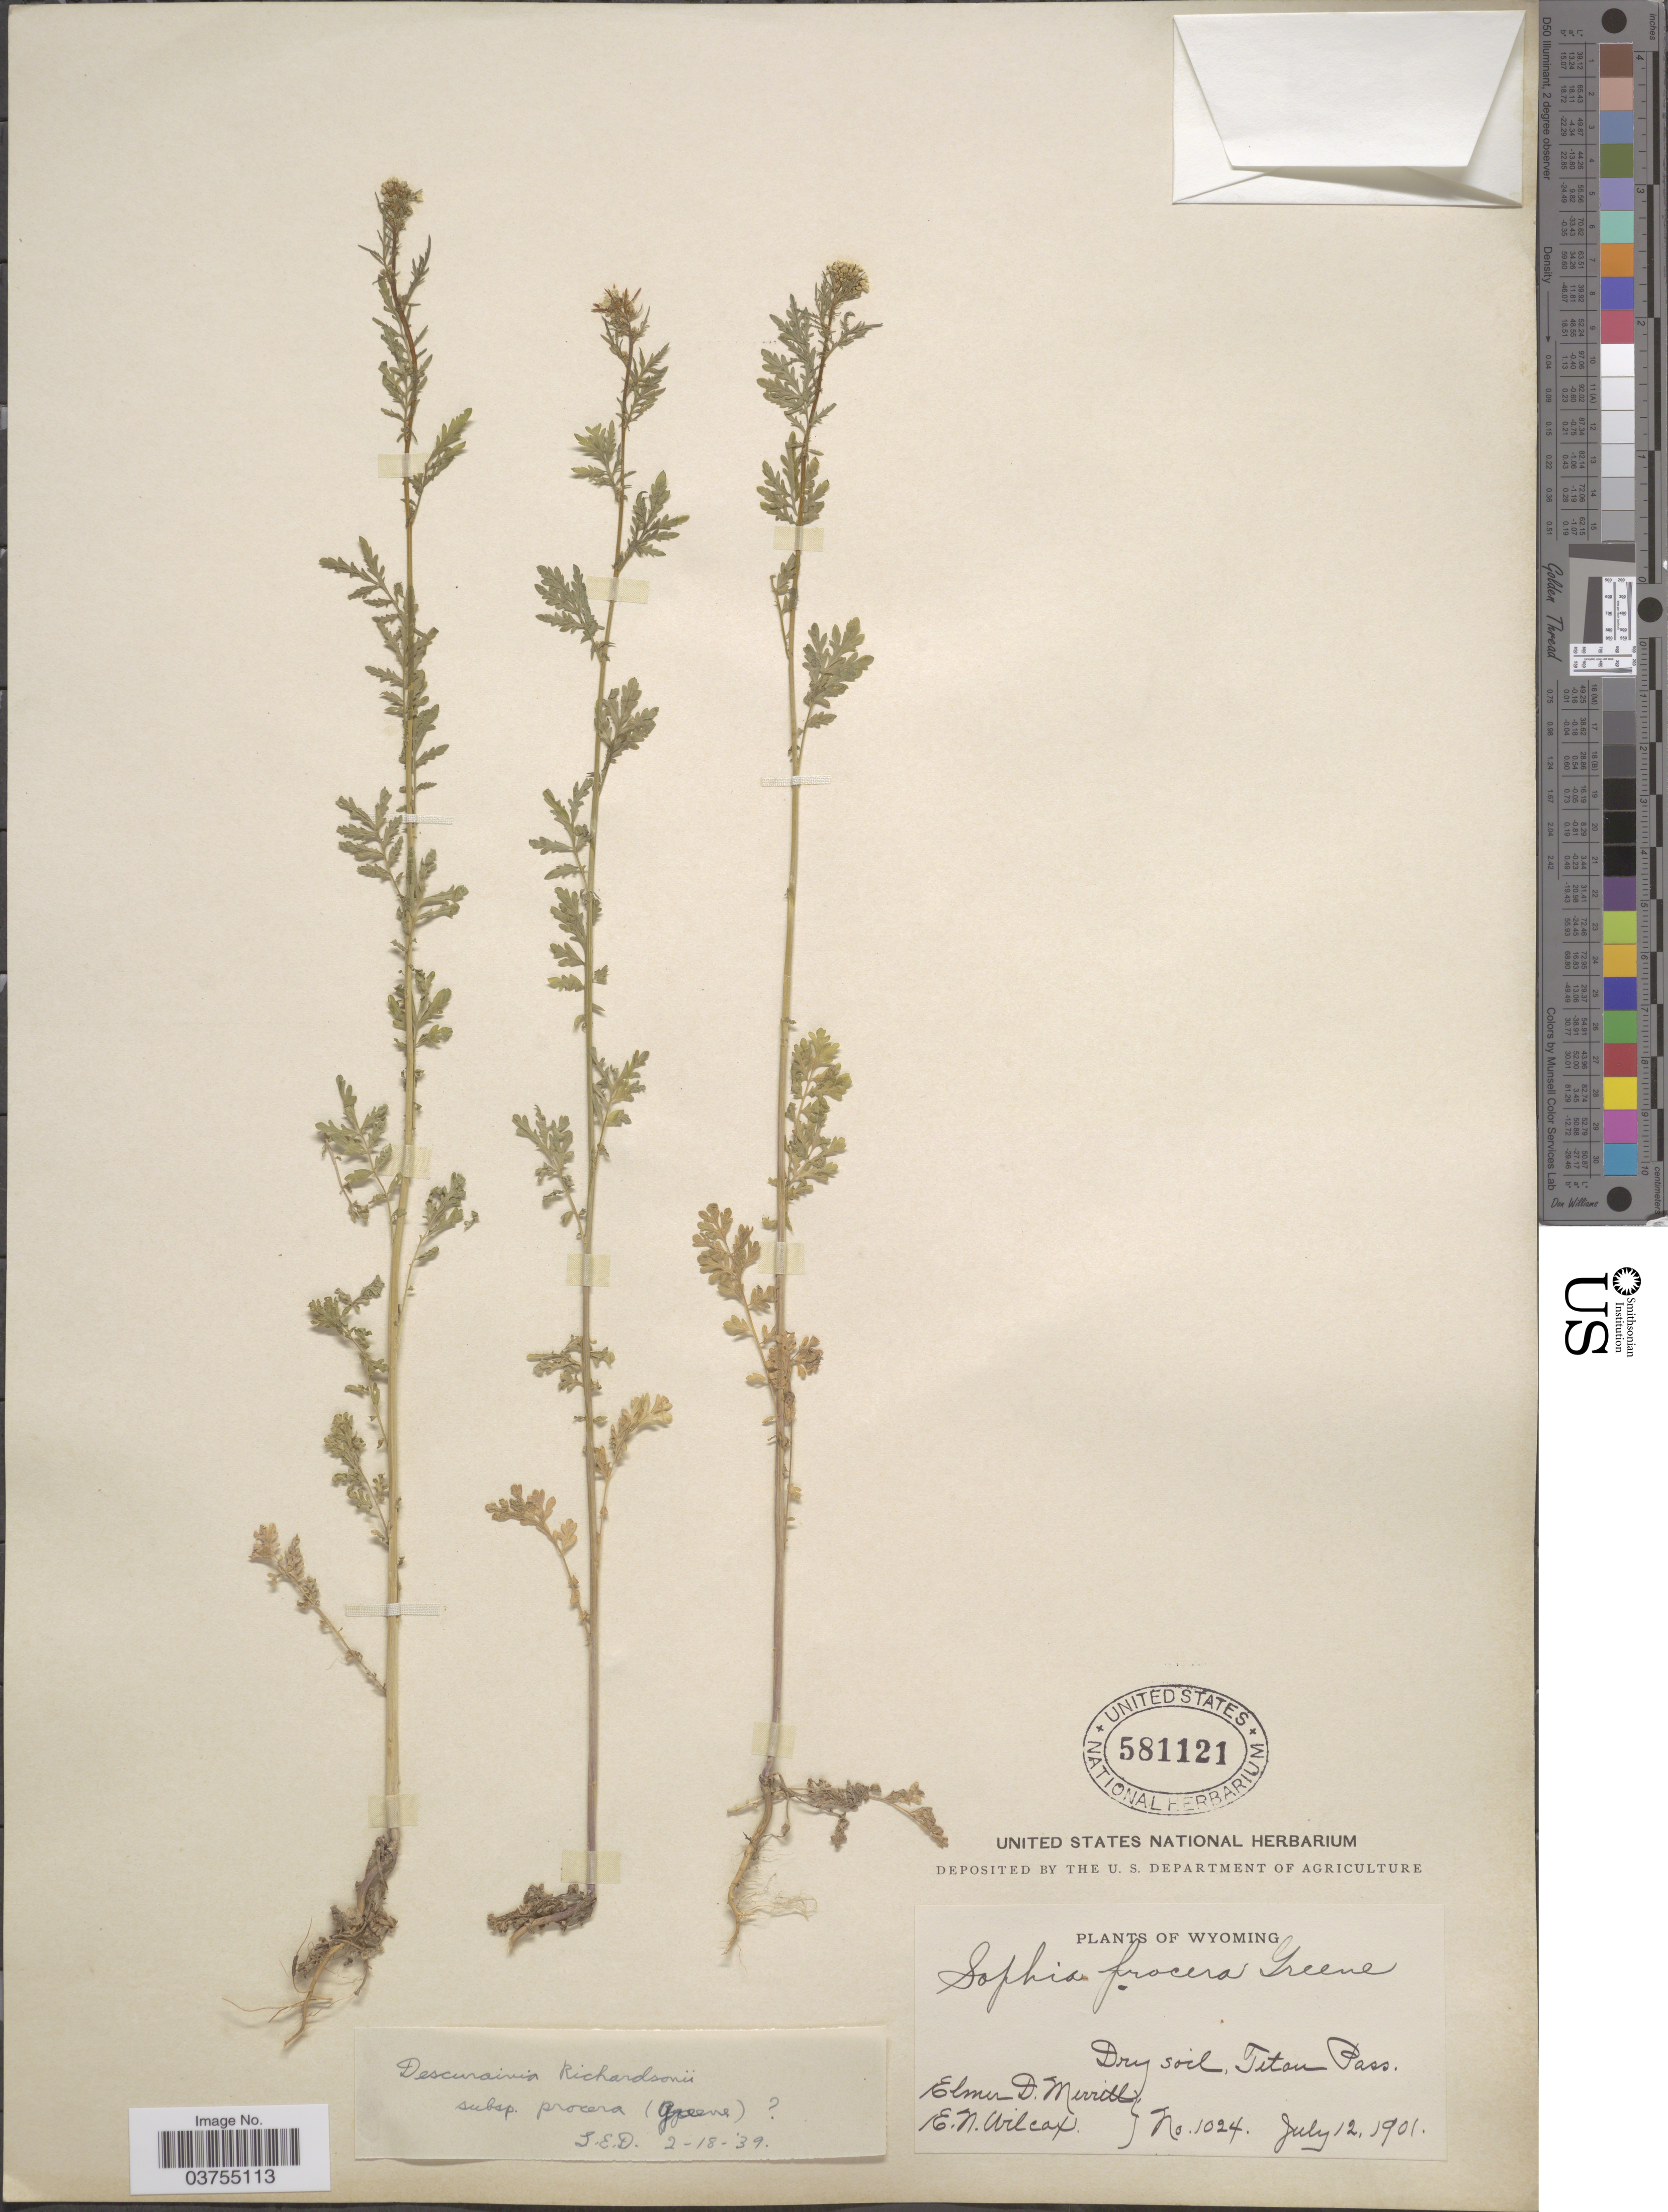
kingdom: Plantae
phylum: Tracheophyta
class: Magnoliopsida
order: Brassicales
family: Brassicaceae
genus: Descurainia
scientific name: Descurainia richardsonii subsp. procera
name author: (Greene) Detling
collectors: E. D. Merrill & E. Wilcox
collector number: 1024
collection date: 1901-07-12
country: United States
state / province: Wyoming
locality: Dry soil, Teton Pass.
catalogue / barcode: US 581121